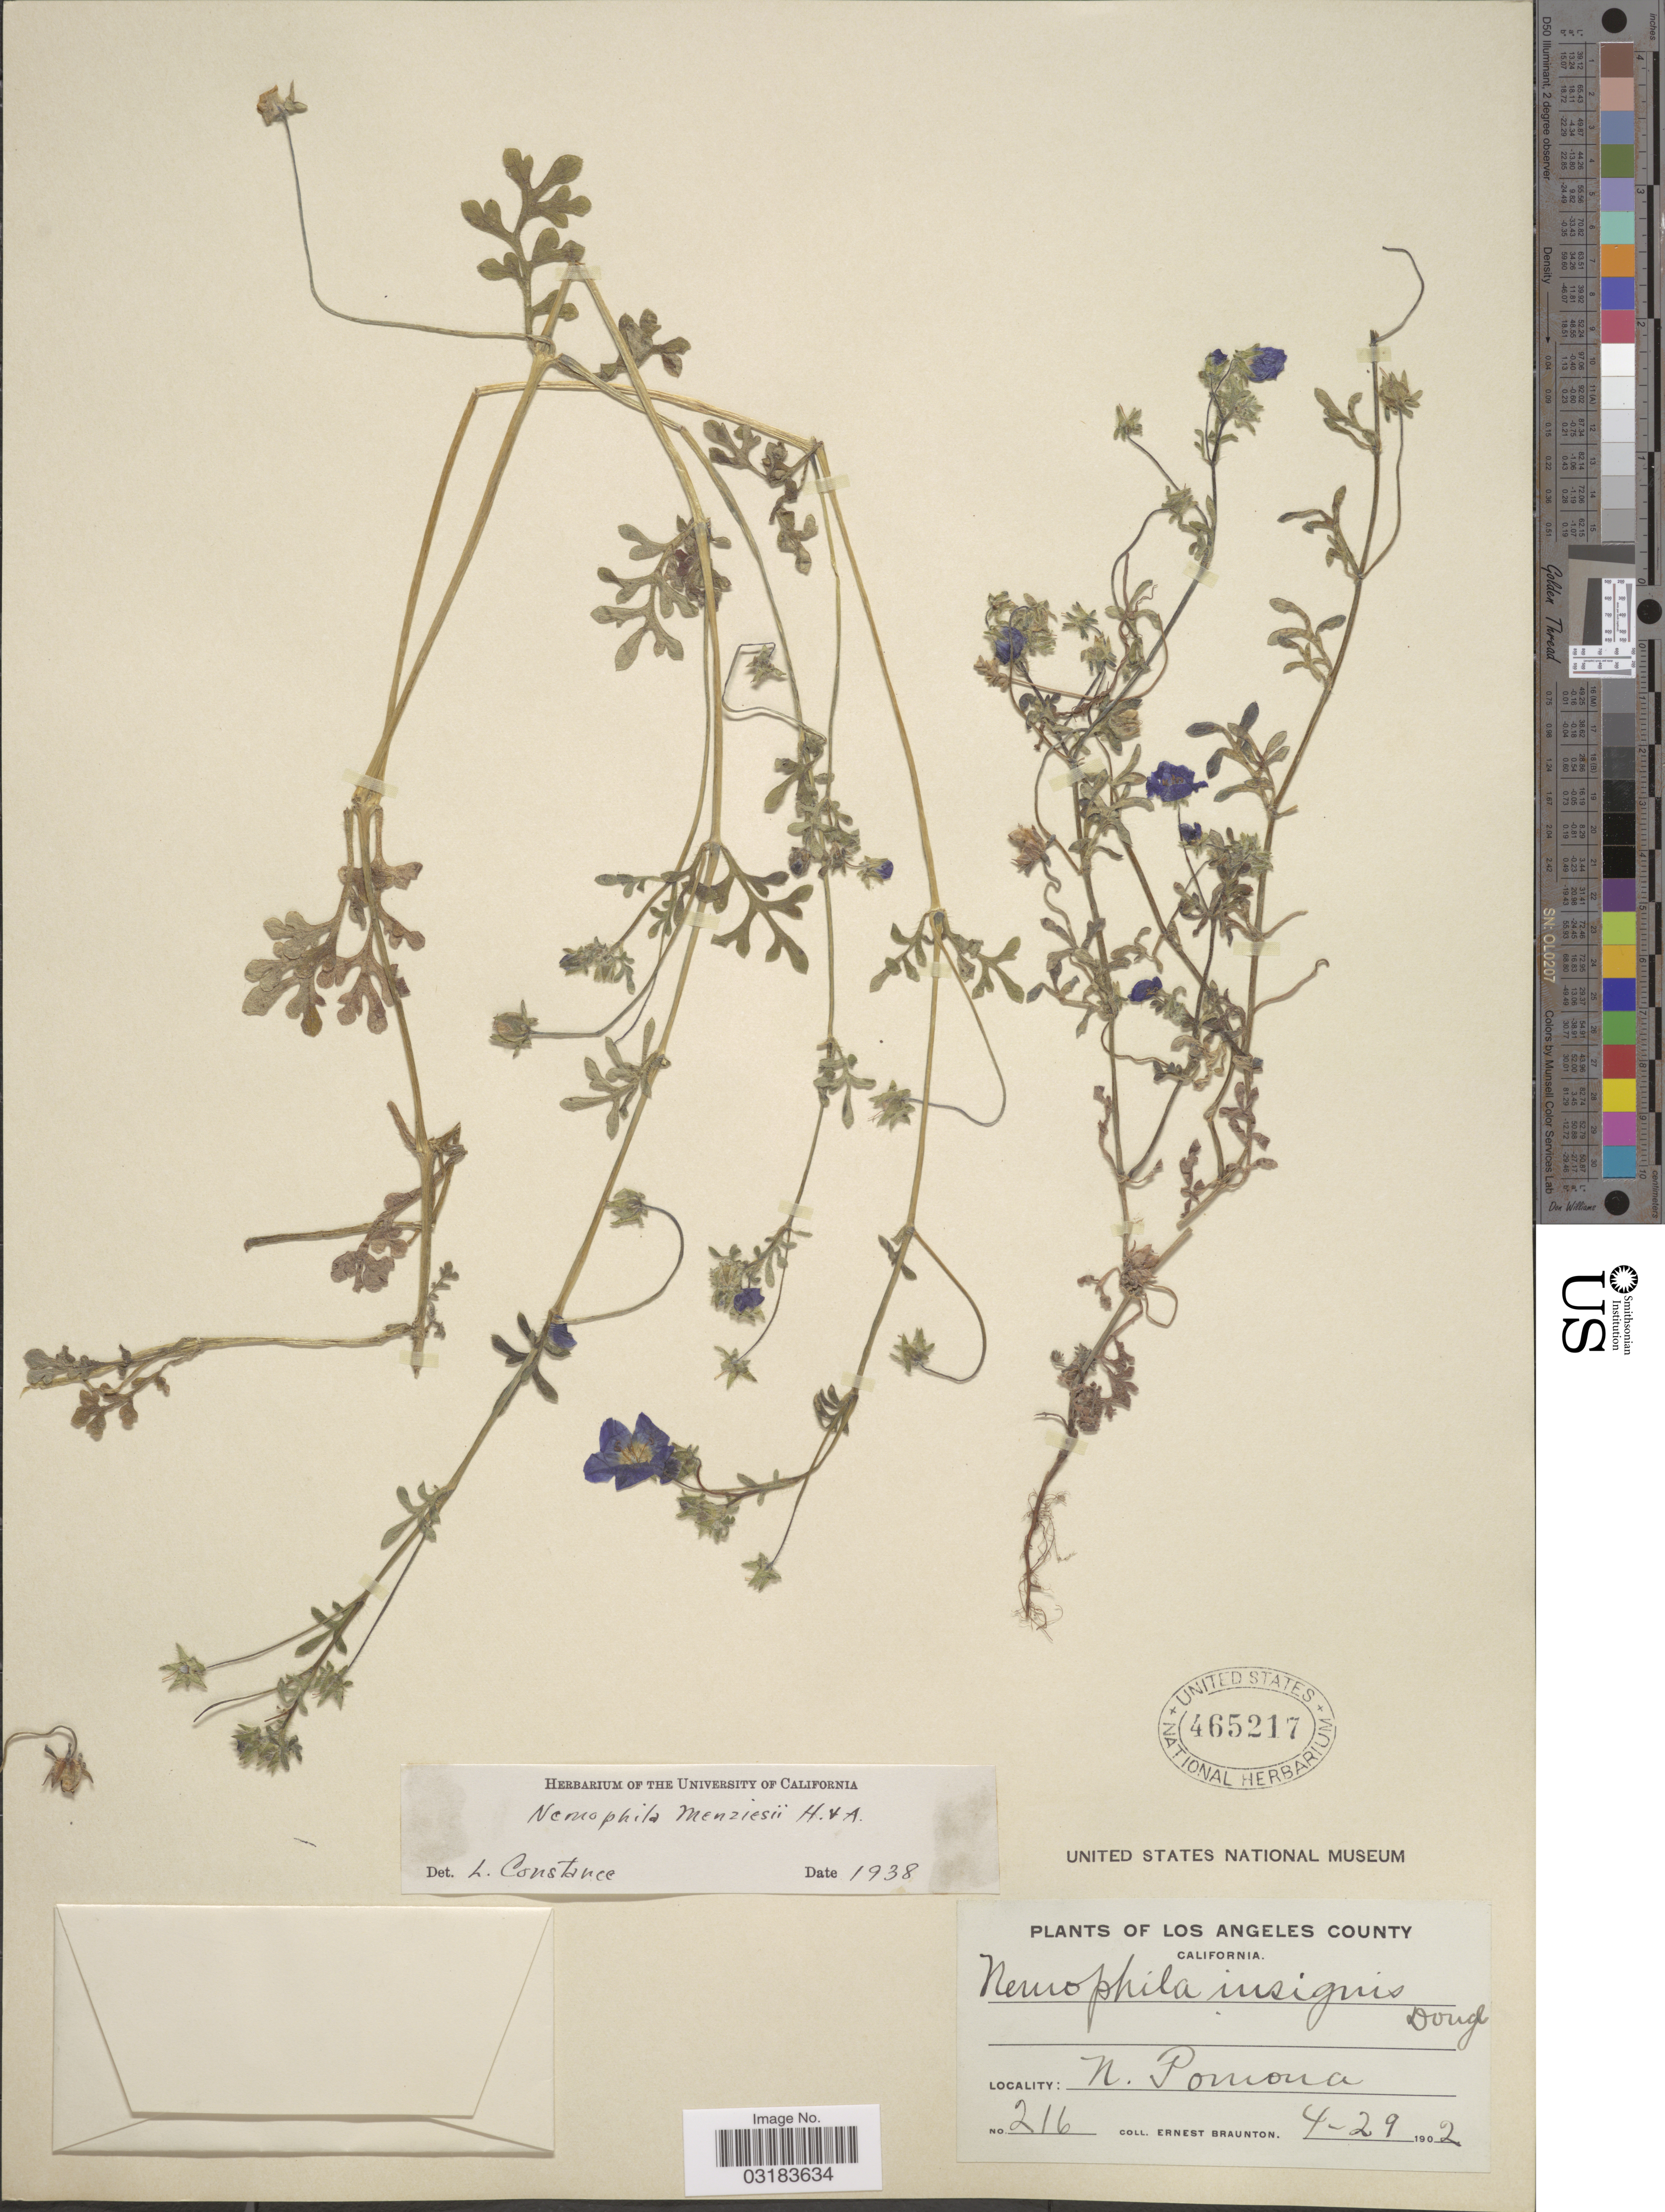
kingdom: Plantae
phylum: Tracheophyta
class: Magnoliopsida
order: Boraginales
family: Hydrophyllaceae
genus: Nemophila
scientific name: Nemophila menziesii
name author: Hook. & Arn.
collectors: E. Braunton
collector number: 216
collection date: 1902-04-29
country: United States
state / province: California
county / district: Los Angeles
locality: Los Angeles County. N. Pomona.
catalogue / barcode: US 465217